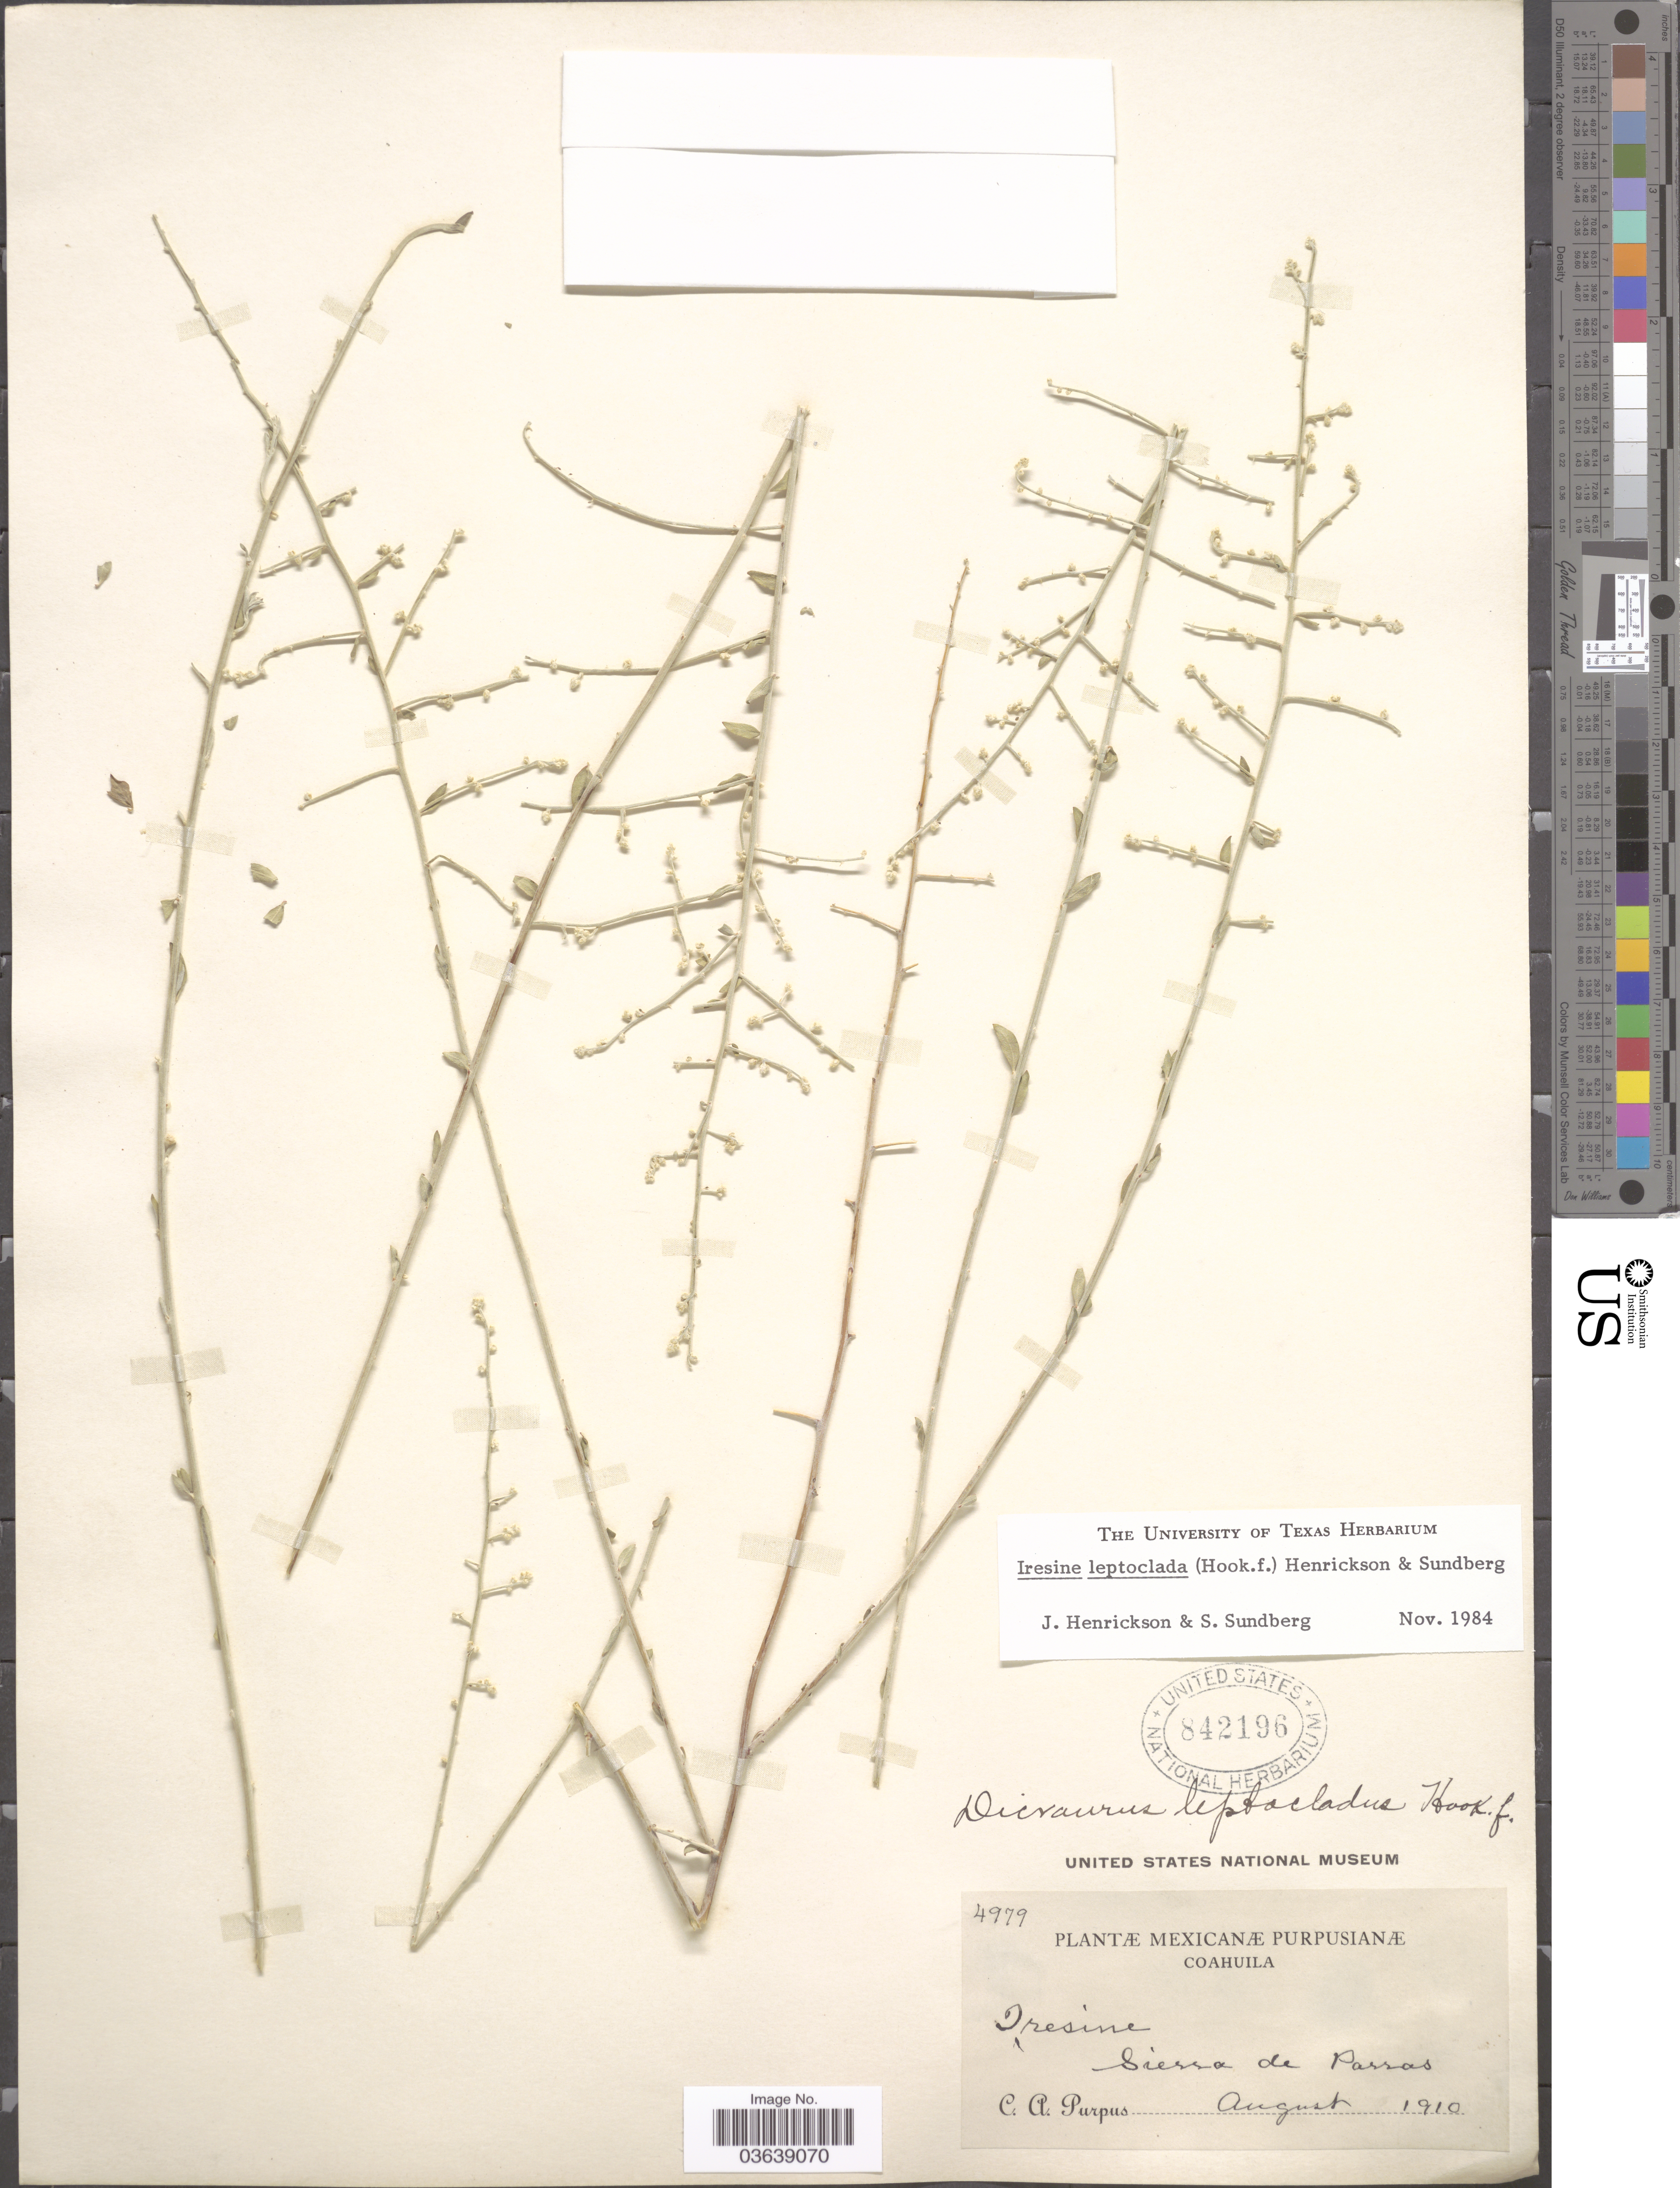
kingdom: Plantae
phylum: Tracheophyta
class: Magnoliopsida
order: Caryophyllales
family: Amaranthaceae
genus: Iresine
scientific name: Iresine leptoclada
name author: (Hook. f.) Henrickson & S.D. Sundb.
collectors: C. A. Purpus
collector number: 4979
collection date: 1910-08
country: Mexico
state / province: Coahuila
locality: Sierra de Parras.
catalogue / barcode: US 842196